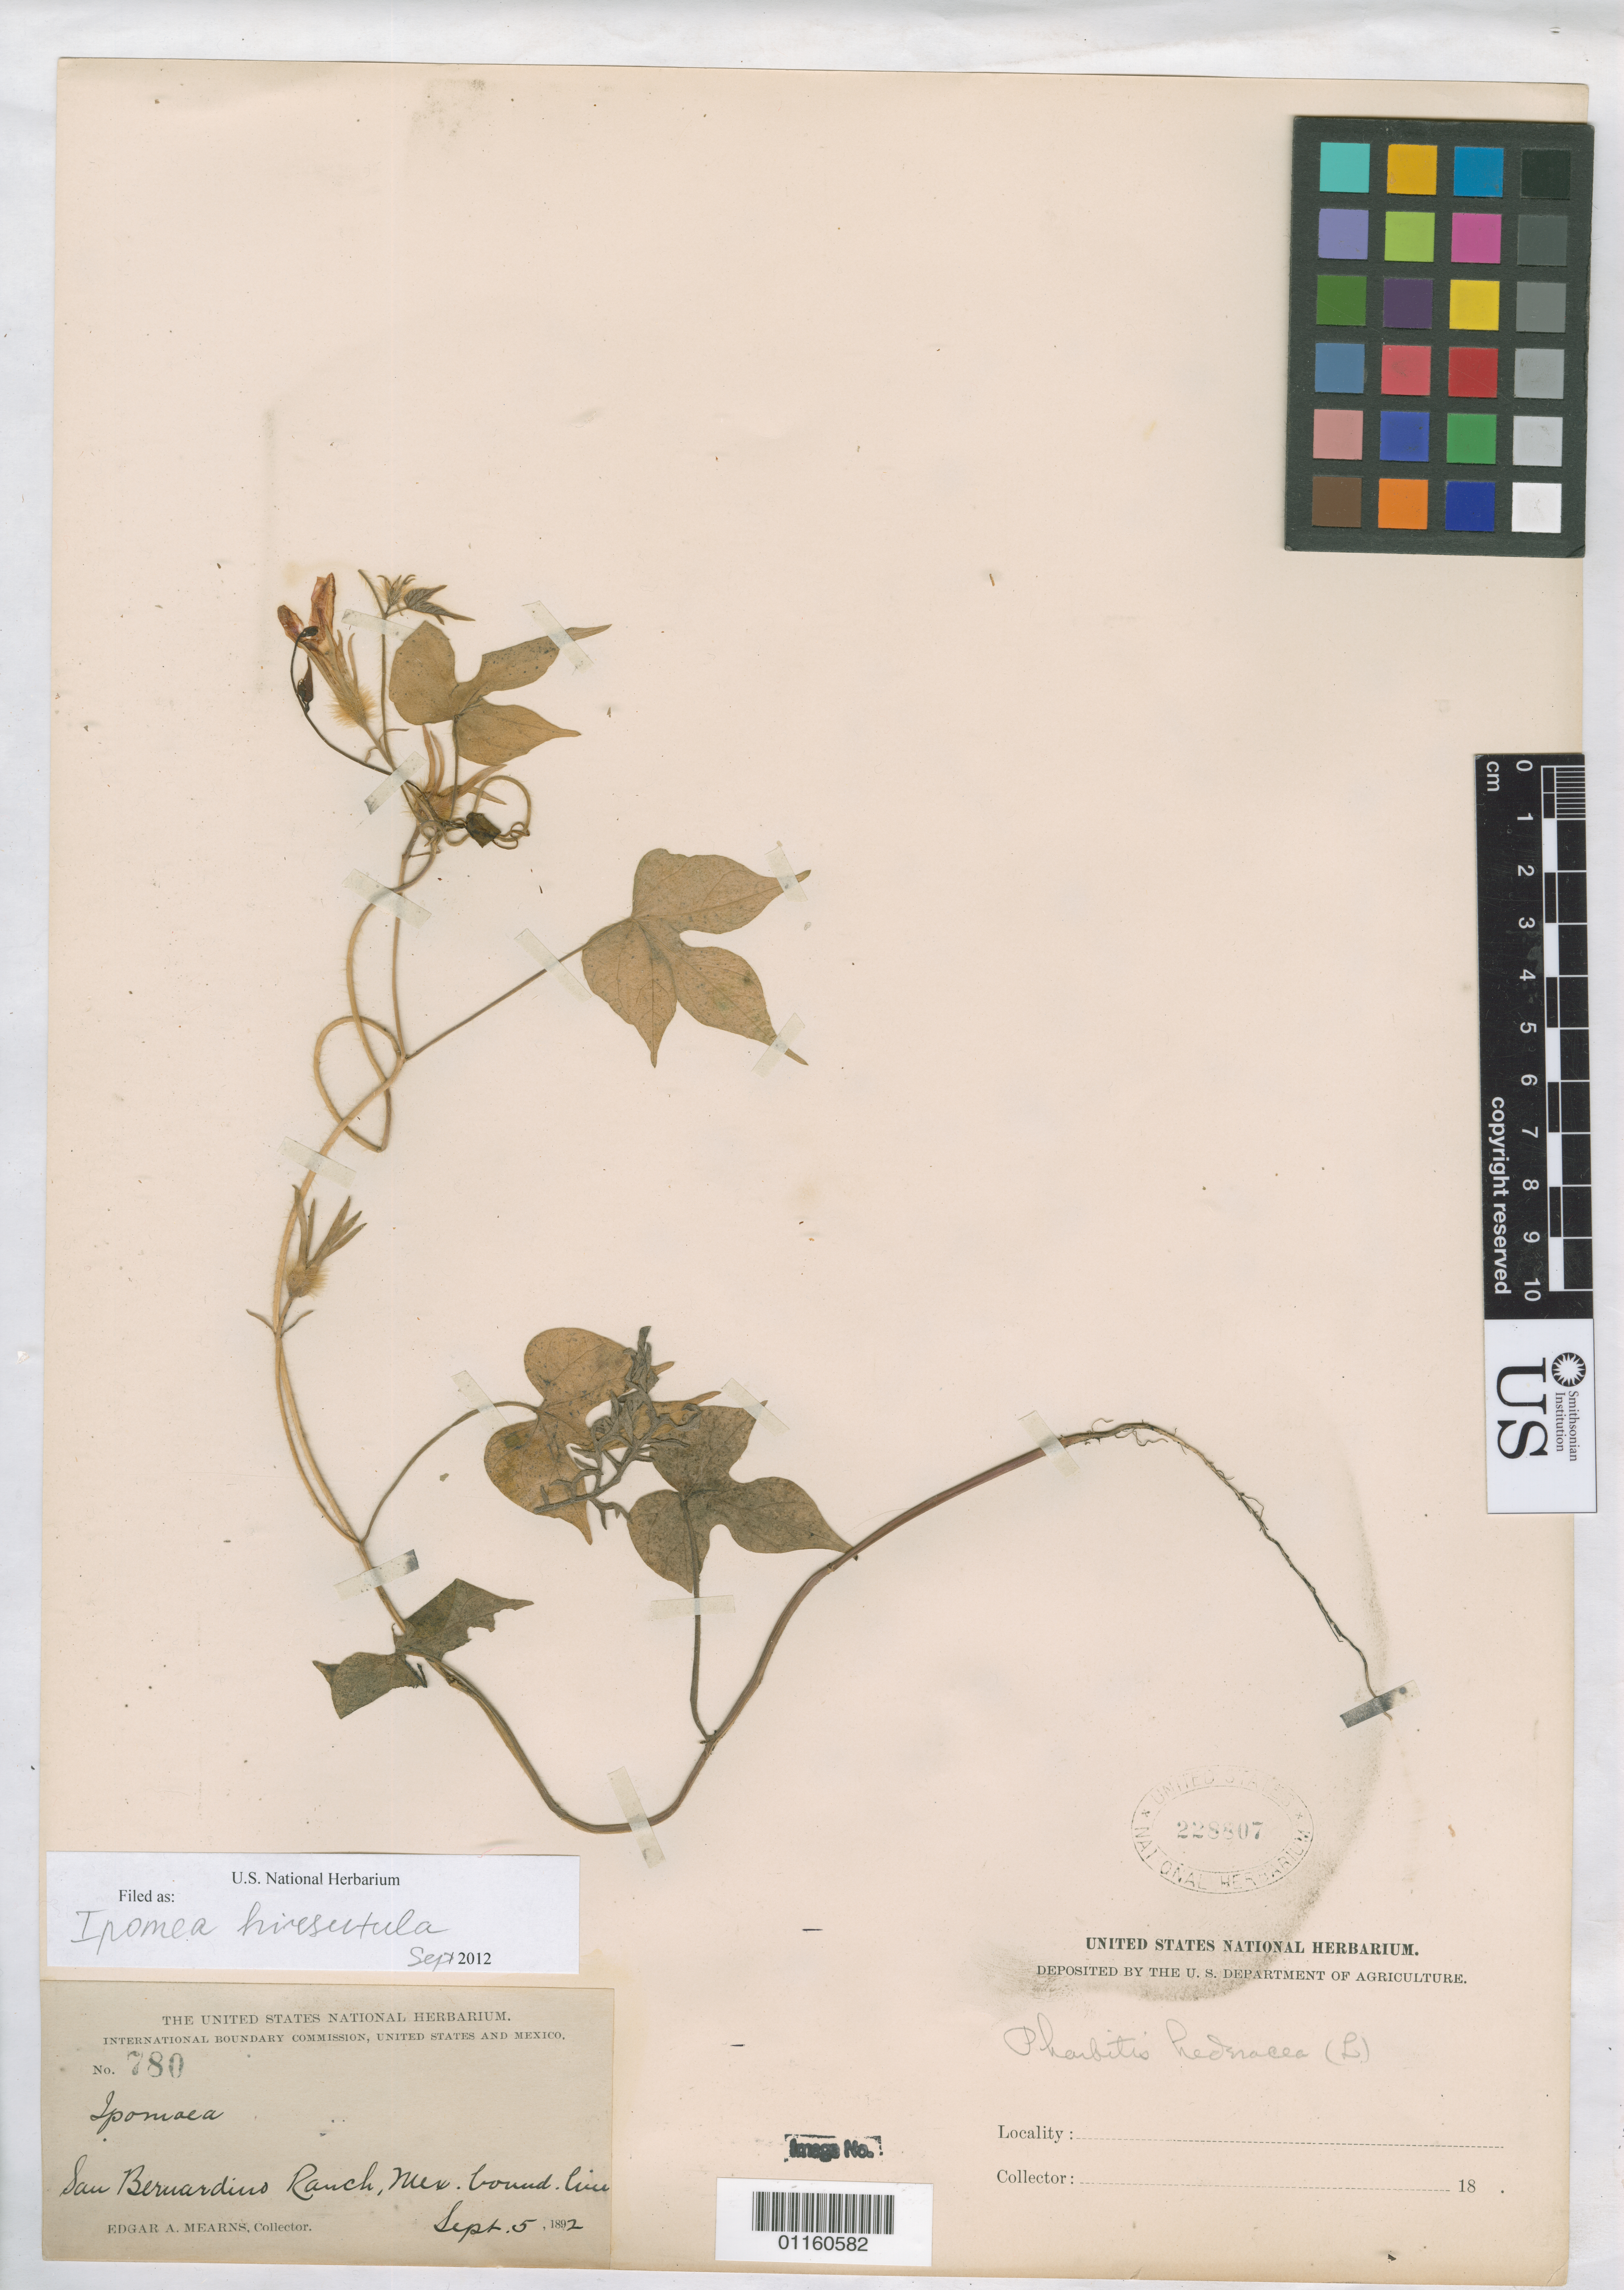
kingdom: Plantae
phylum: Tracheophyta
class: Magnoliopsida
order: Solanales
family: Convolvulaceae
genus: Ipomoea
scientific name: Ipomoea hirsutula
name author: J. Jacq.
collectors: E. A. Mearns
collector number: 780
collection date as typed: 5 Sep 1892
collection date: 1892-09-05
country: United States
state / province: Arizona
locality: San Bernardino Ranch